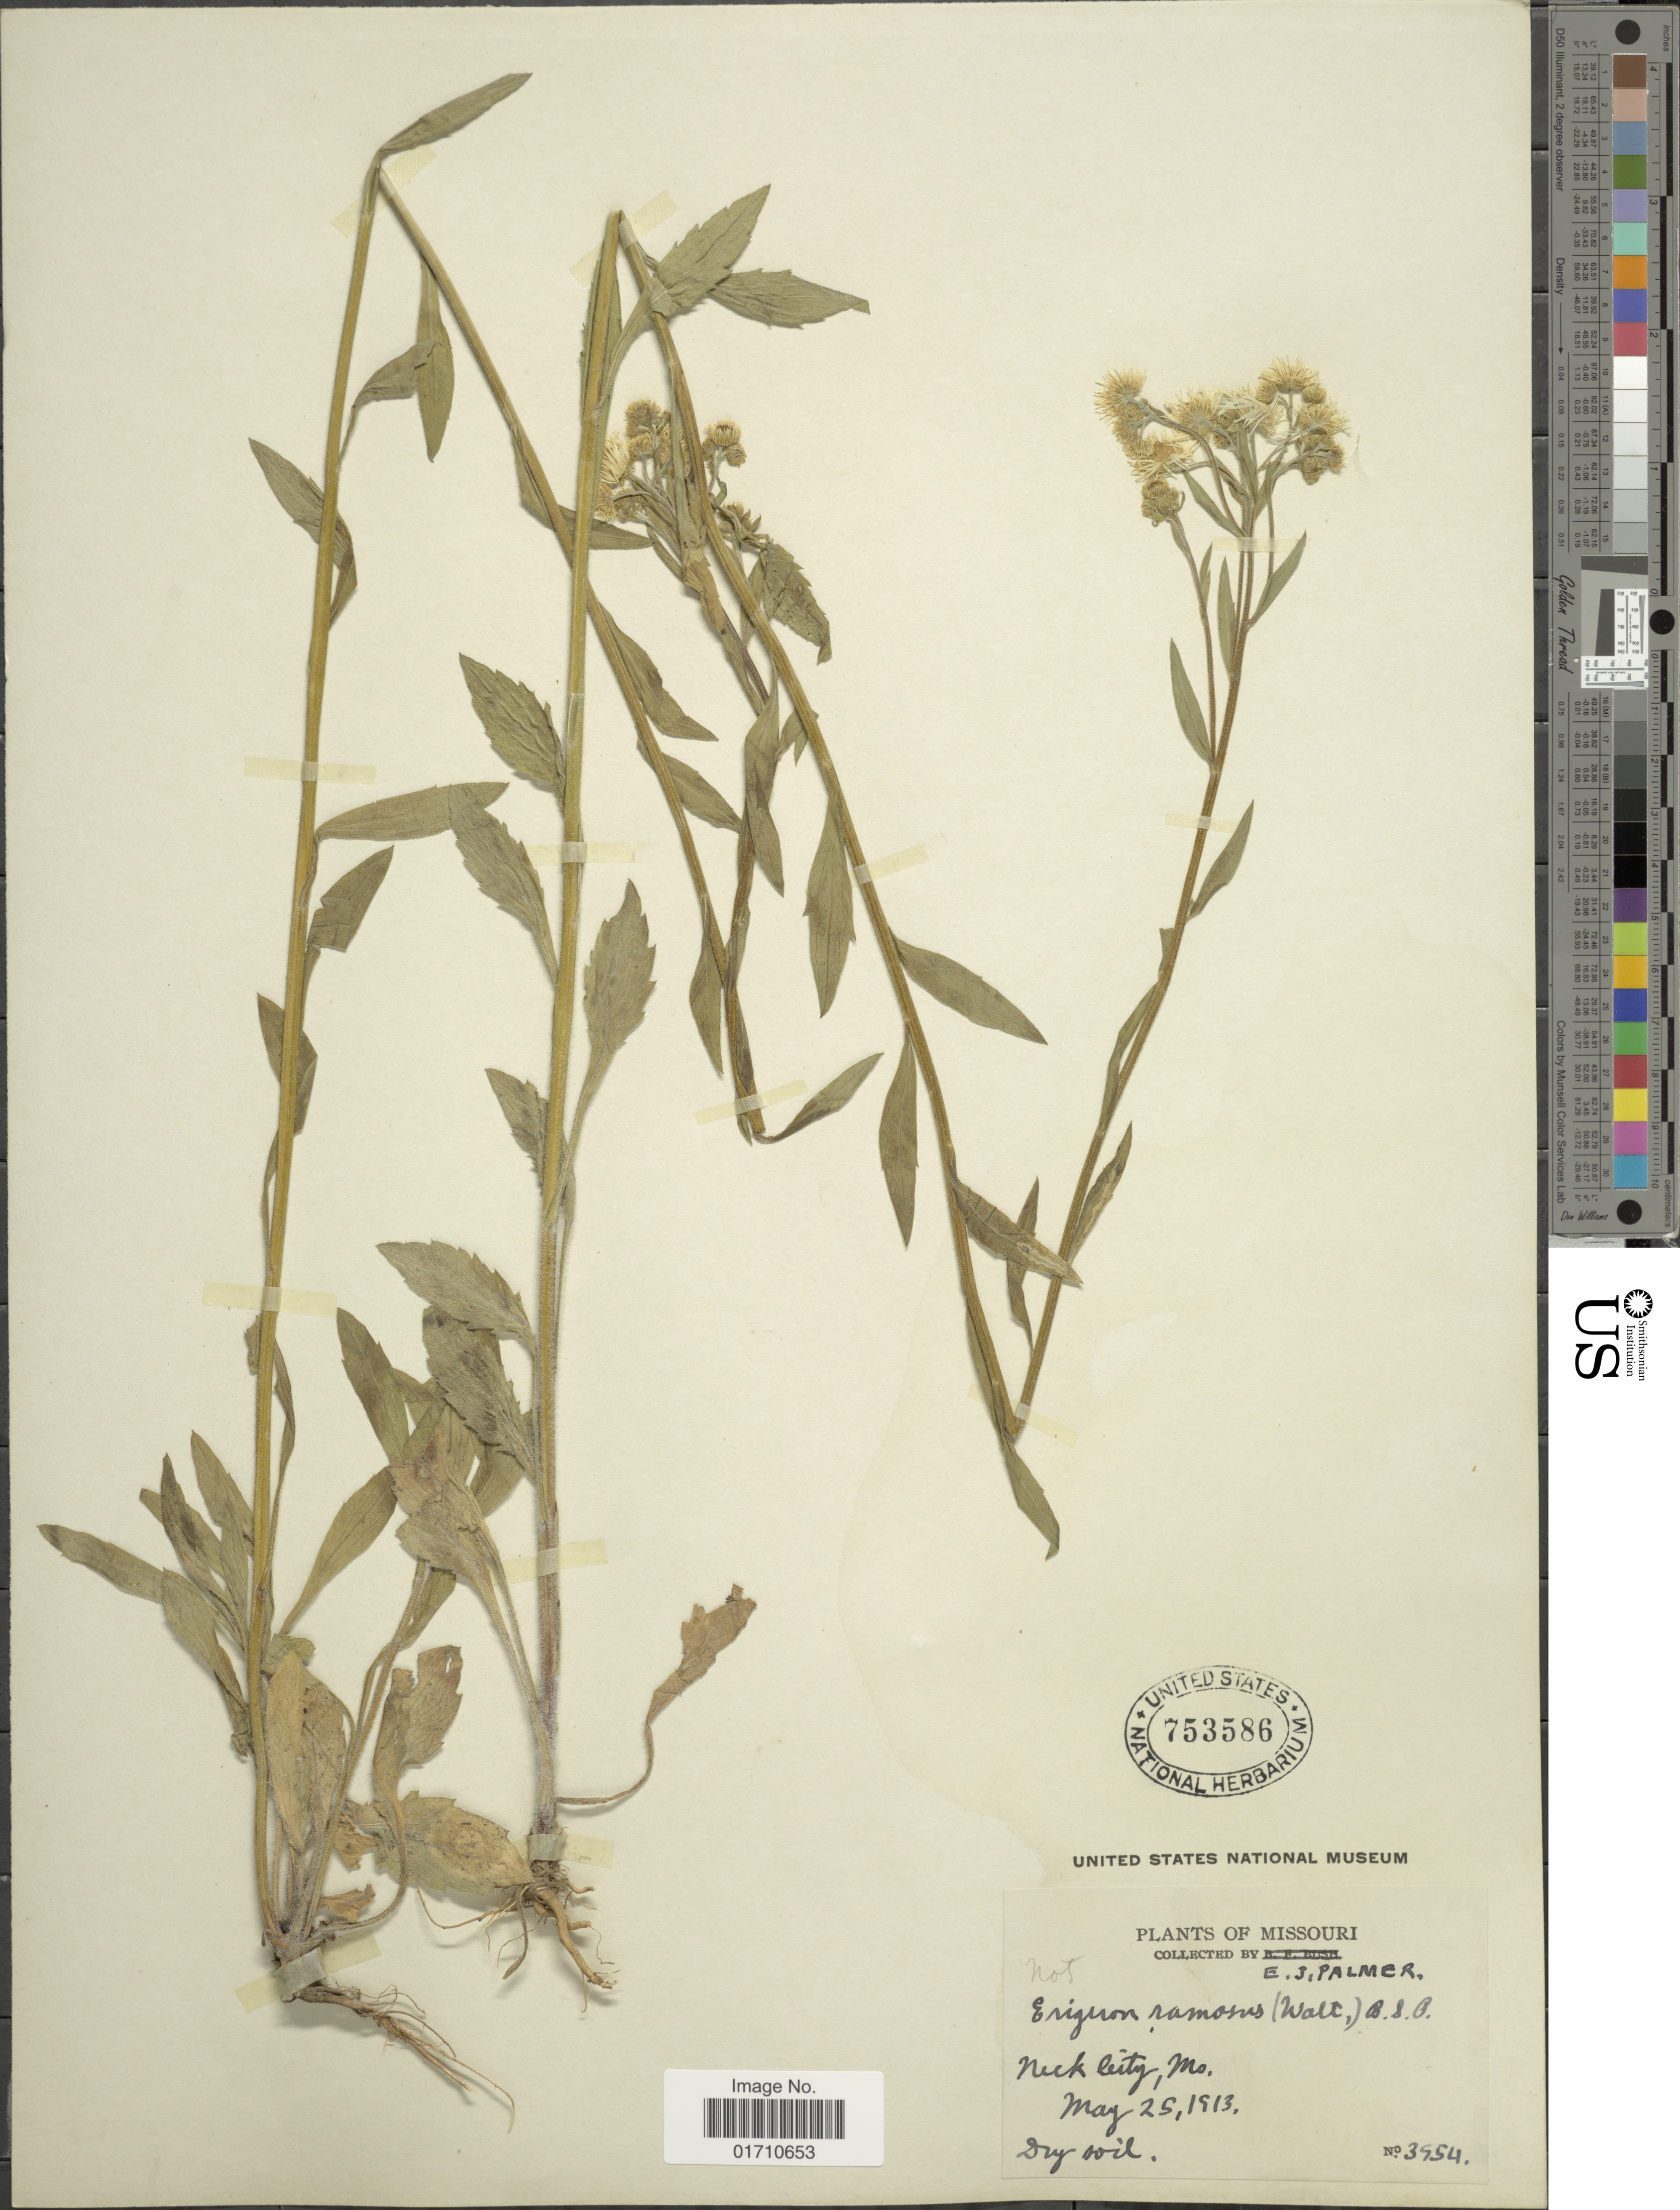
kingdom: Plantae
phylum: Tracheophyta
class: Magnoliopsida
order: Asterales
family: Asteraceae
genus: Erigeron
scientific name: Erigeron annuus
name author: (L.) Pers.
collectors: E. J. Palmer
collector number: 3954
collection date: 1913-05-25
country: United States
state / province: Missouri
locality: Neck City, Mo, Dry soil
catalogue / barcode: US 753586